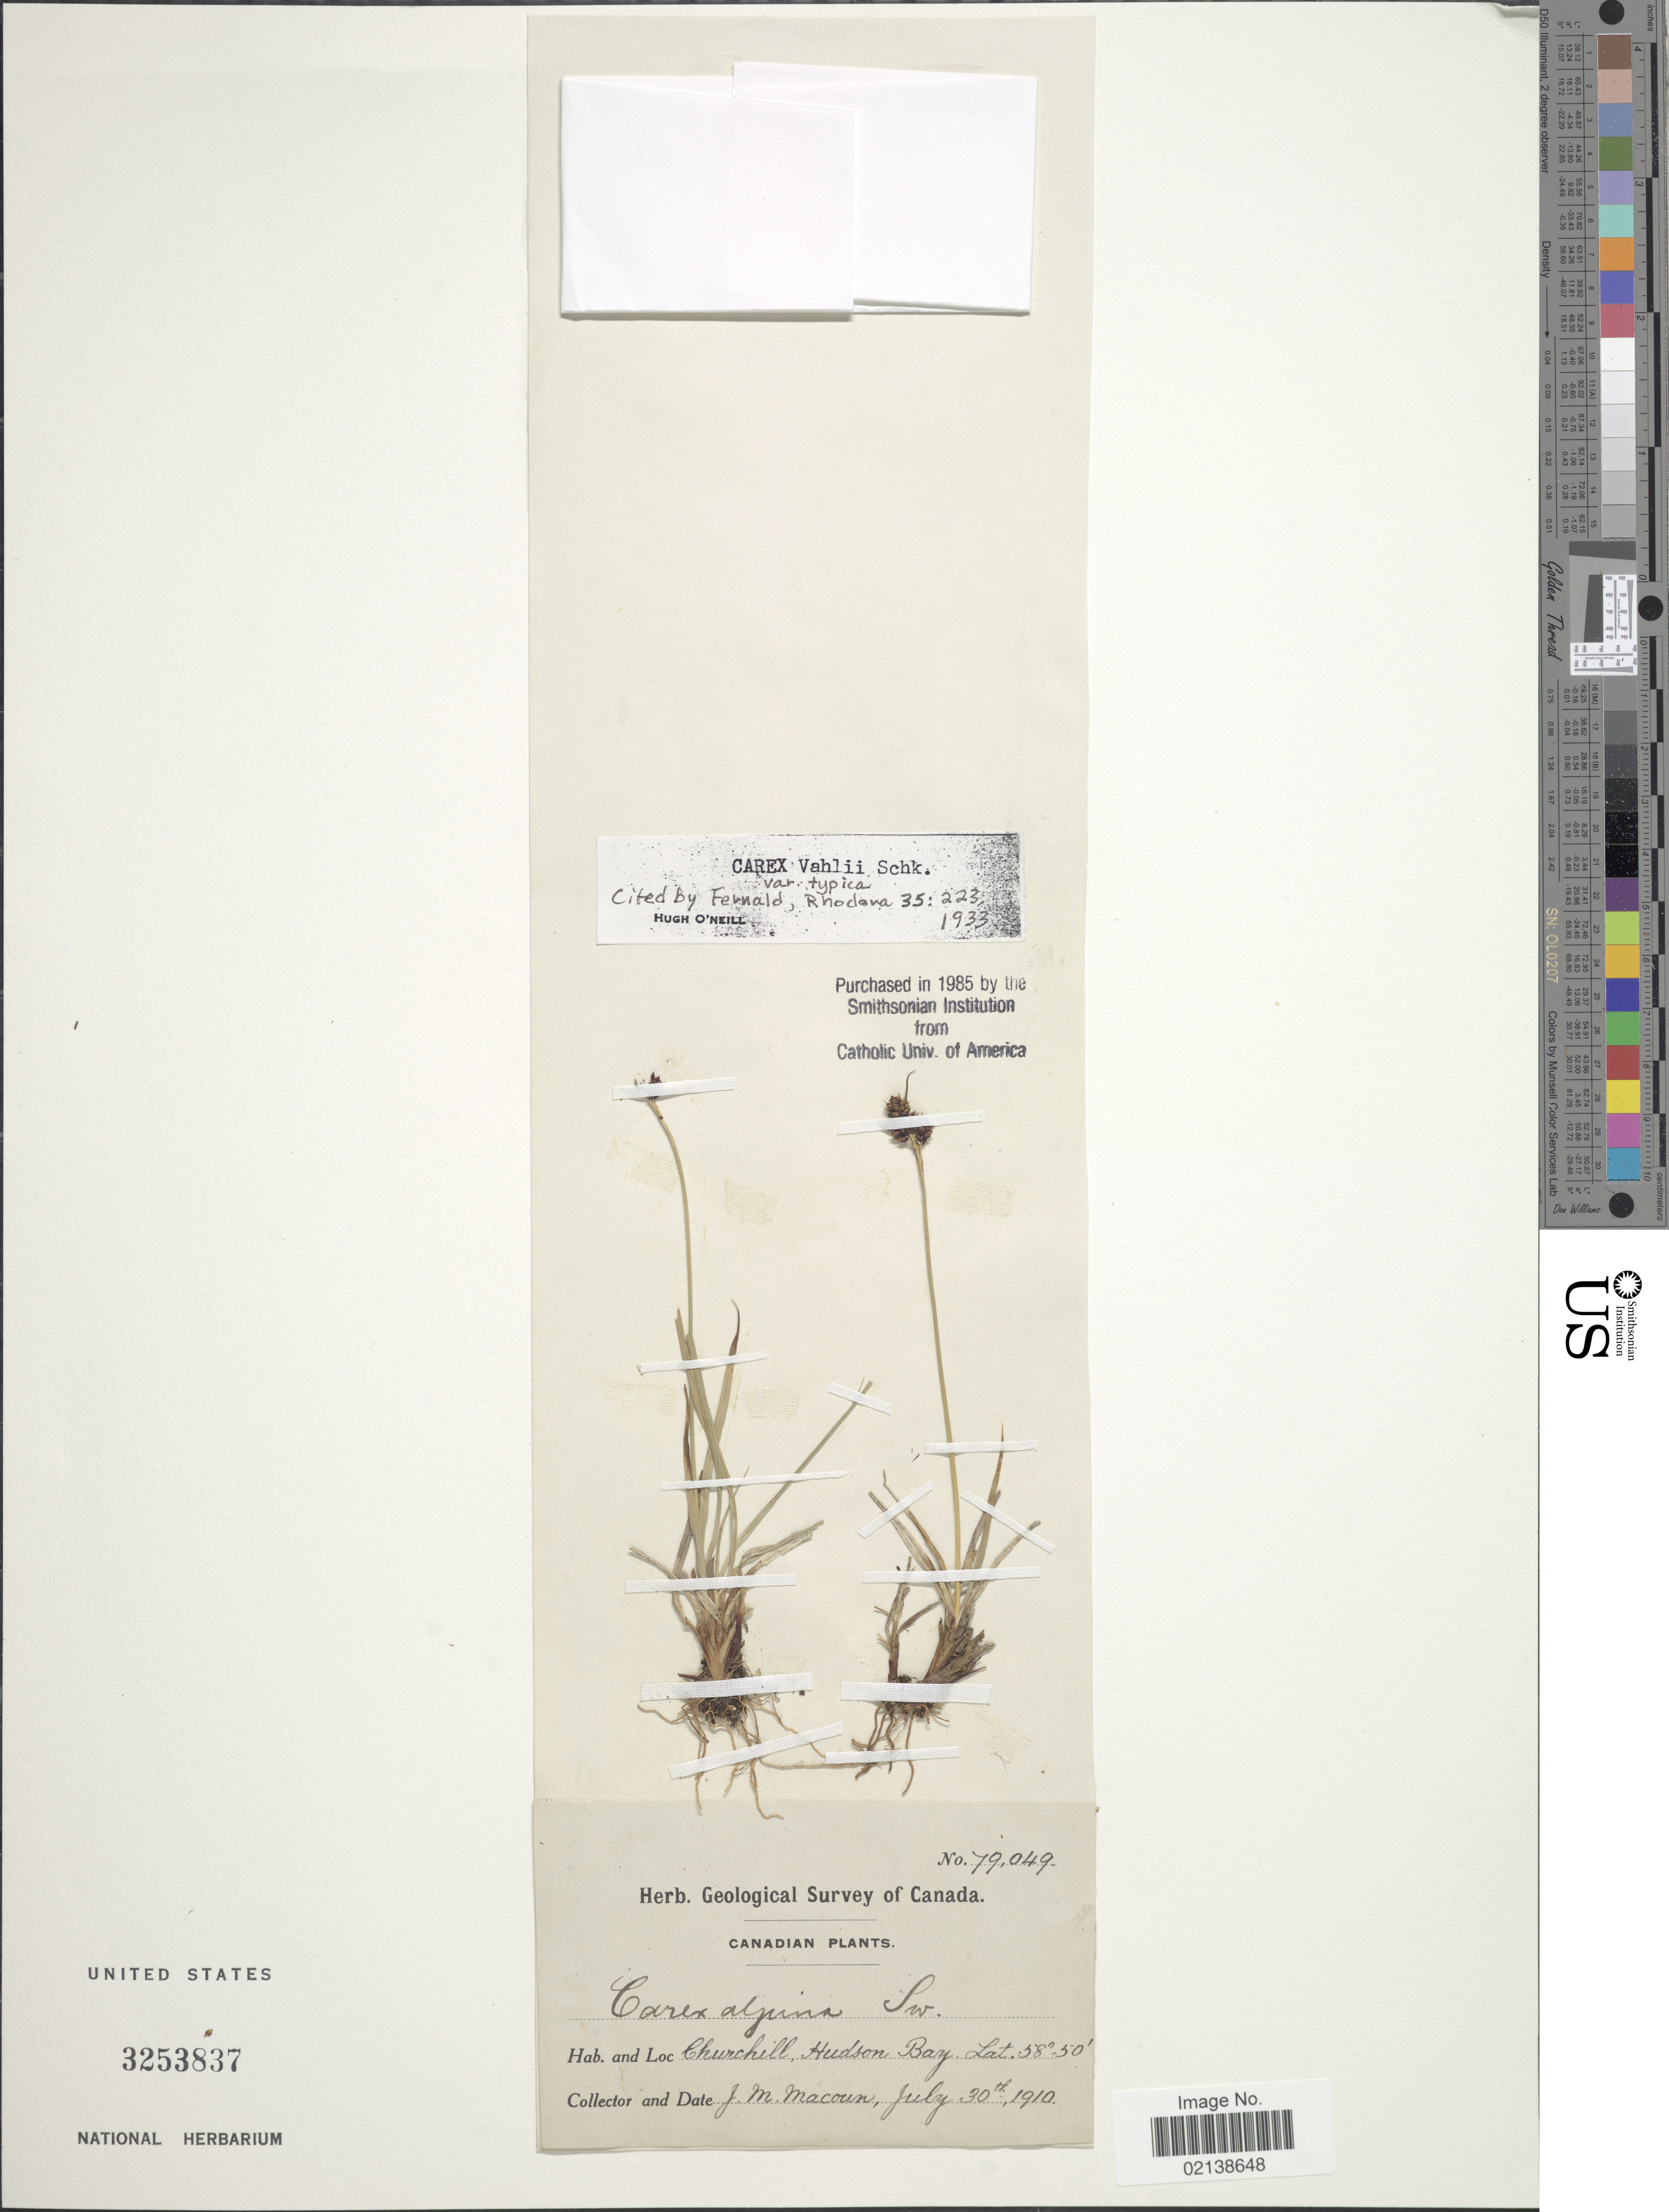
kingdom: Plantae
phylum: Tracheophyta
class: Liliopsida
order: Poales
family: Cyperaceae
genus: Carex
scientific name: Carex norvegica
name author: Retz.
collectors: J. M. Macoun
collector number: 79049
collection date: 1910-07-30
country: Canada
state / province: Nunavut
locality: Fullerton, Hudson Bay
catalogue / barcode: US 3253837